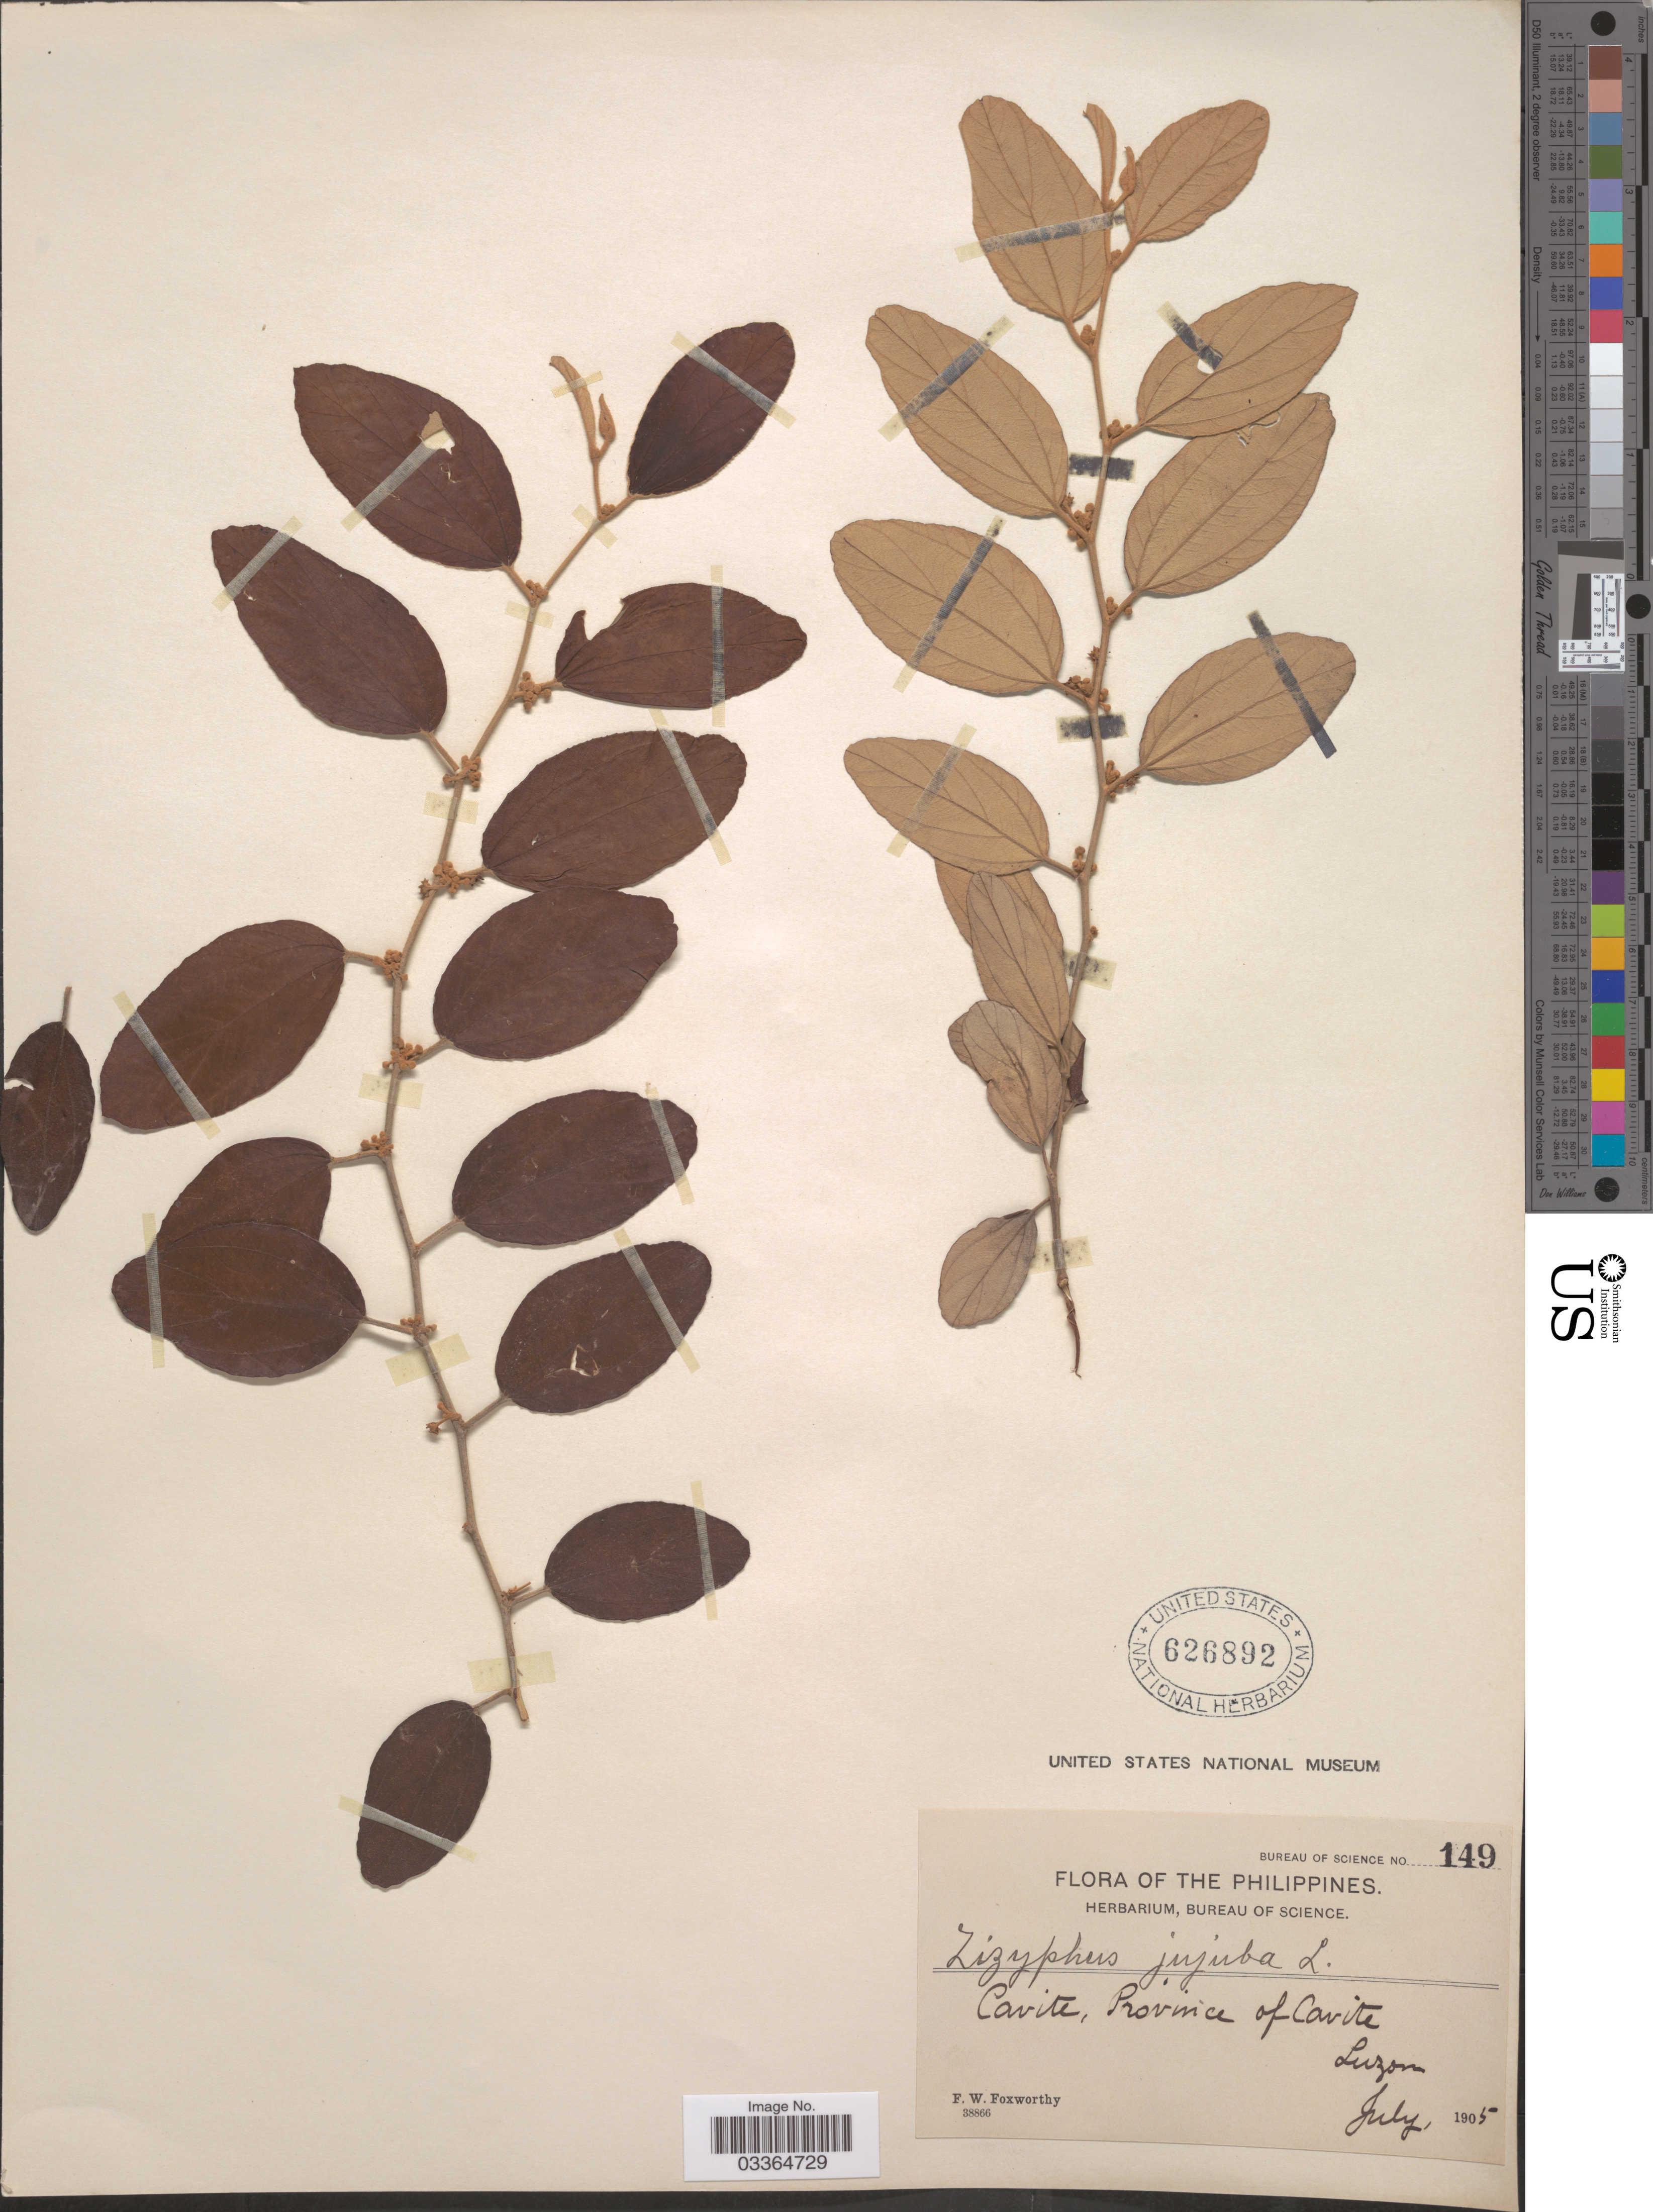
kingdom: Plantae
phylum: Tracheophyta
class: Magnoliopsida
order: Rosales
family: Rhamnaceae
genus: Ziziphus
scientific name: Ziziphus jujuba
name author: Mill.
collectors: F. W. Foxworthy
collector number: Bureau of Science 149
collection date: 1905-07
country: Philippines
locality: Cavite, Province of Cavite. Luzon.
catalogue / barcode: US 626892